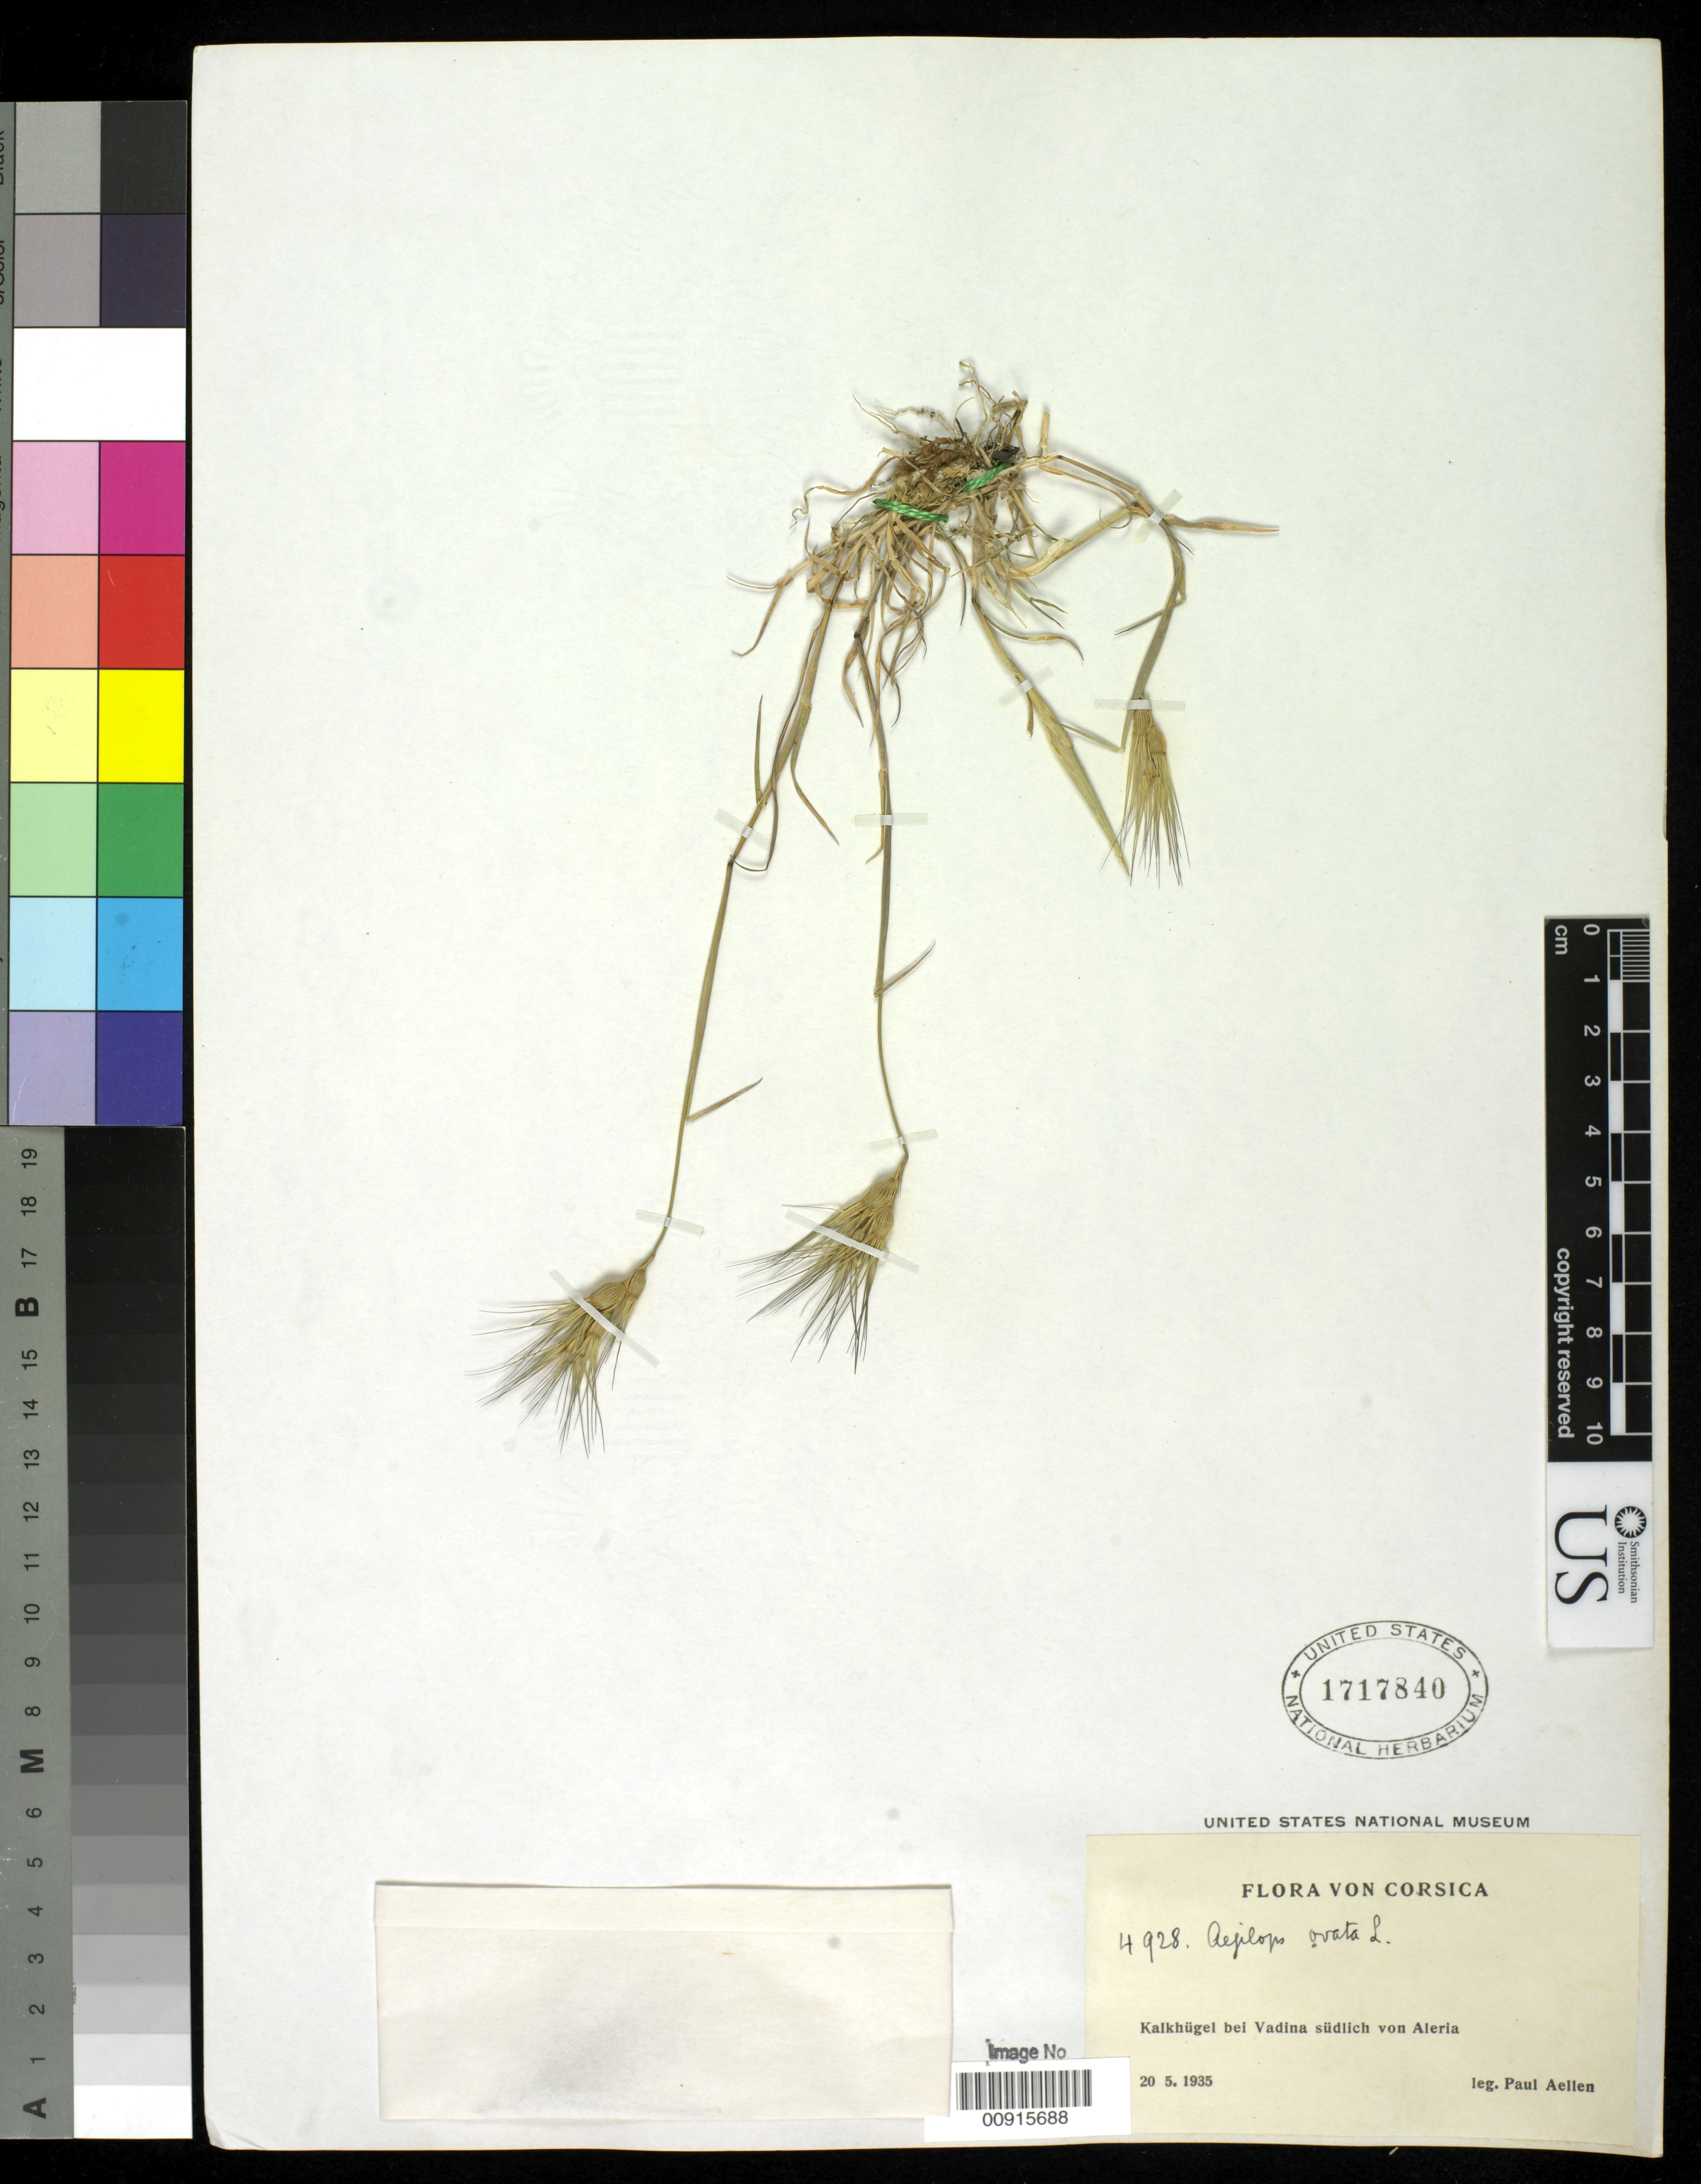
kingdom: Plantae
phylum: Tracheophyta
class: Liliopsida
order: Poales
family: Poaceae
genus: Aegilops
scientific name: Aegilops neglecta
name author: Req. ex Bertol.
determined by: Poaceae Reorganization Project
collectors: P. Aellen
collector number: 4928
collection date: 1935-05-20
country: France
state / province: Corsica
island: Corse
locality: Vadina, Aleria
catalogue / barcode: US 1717840